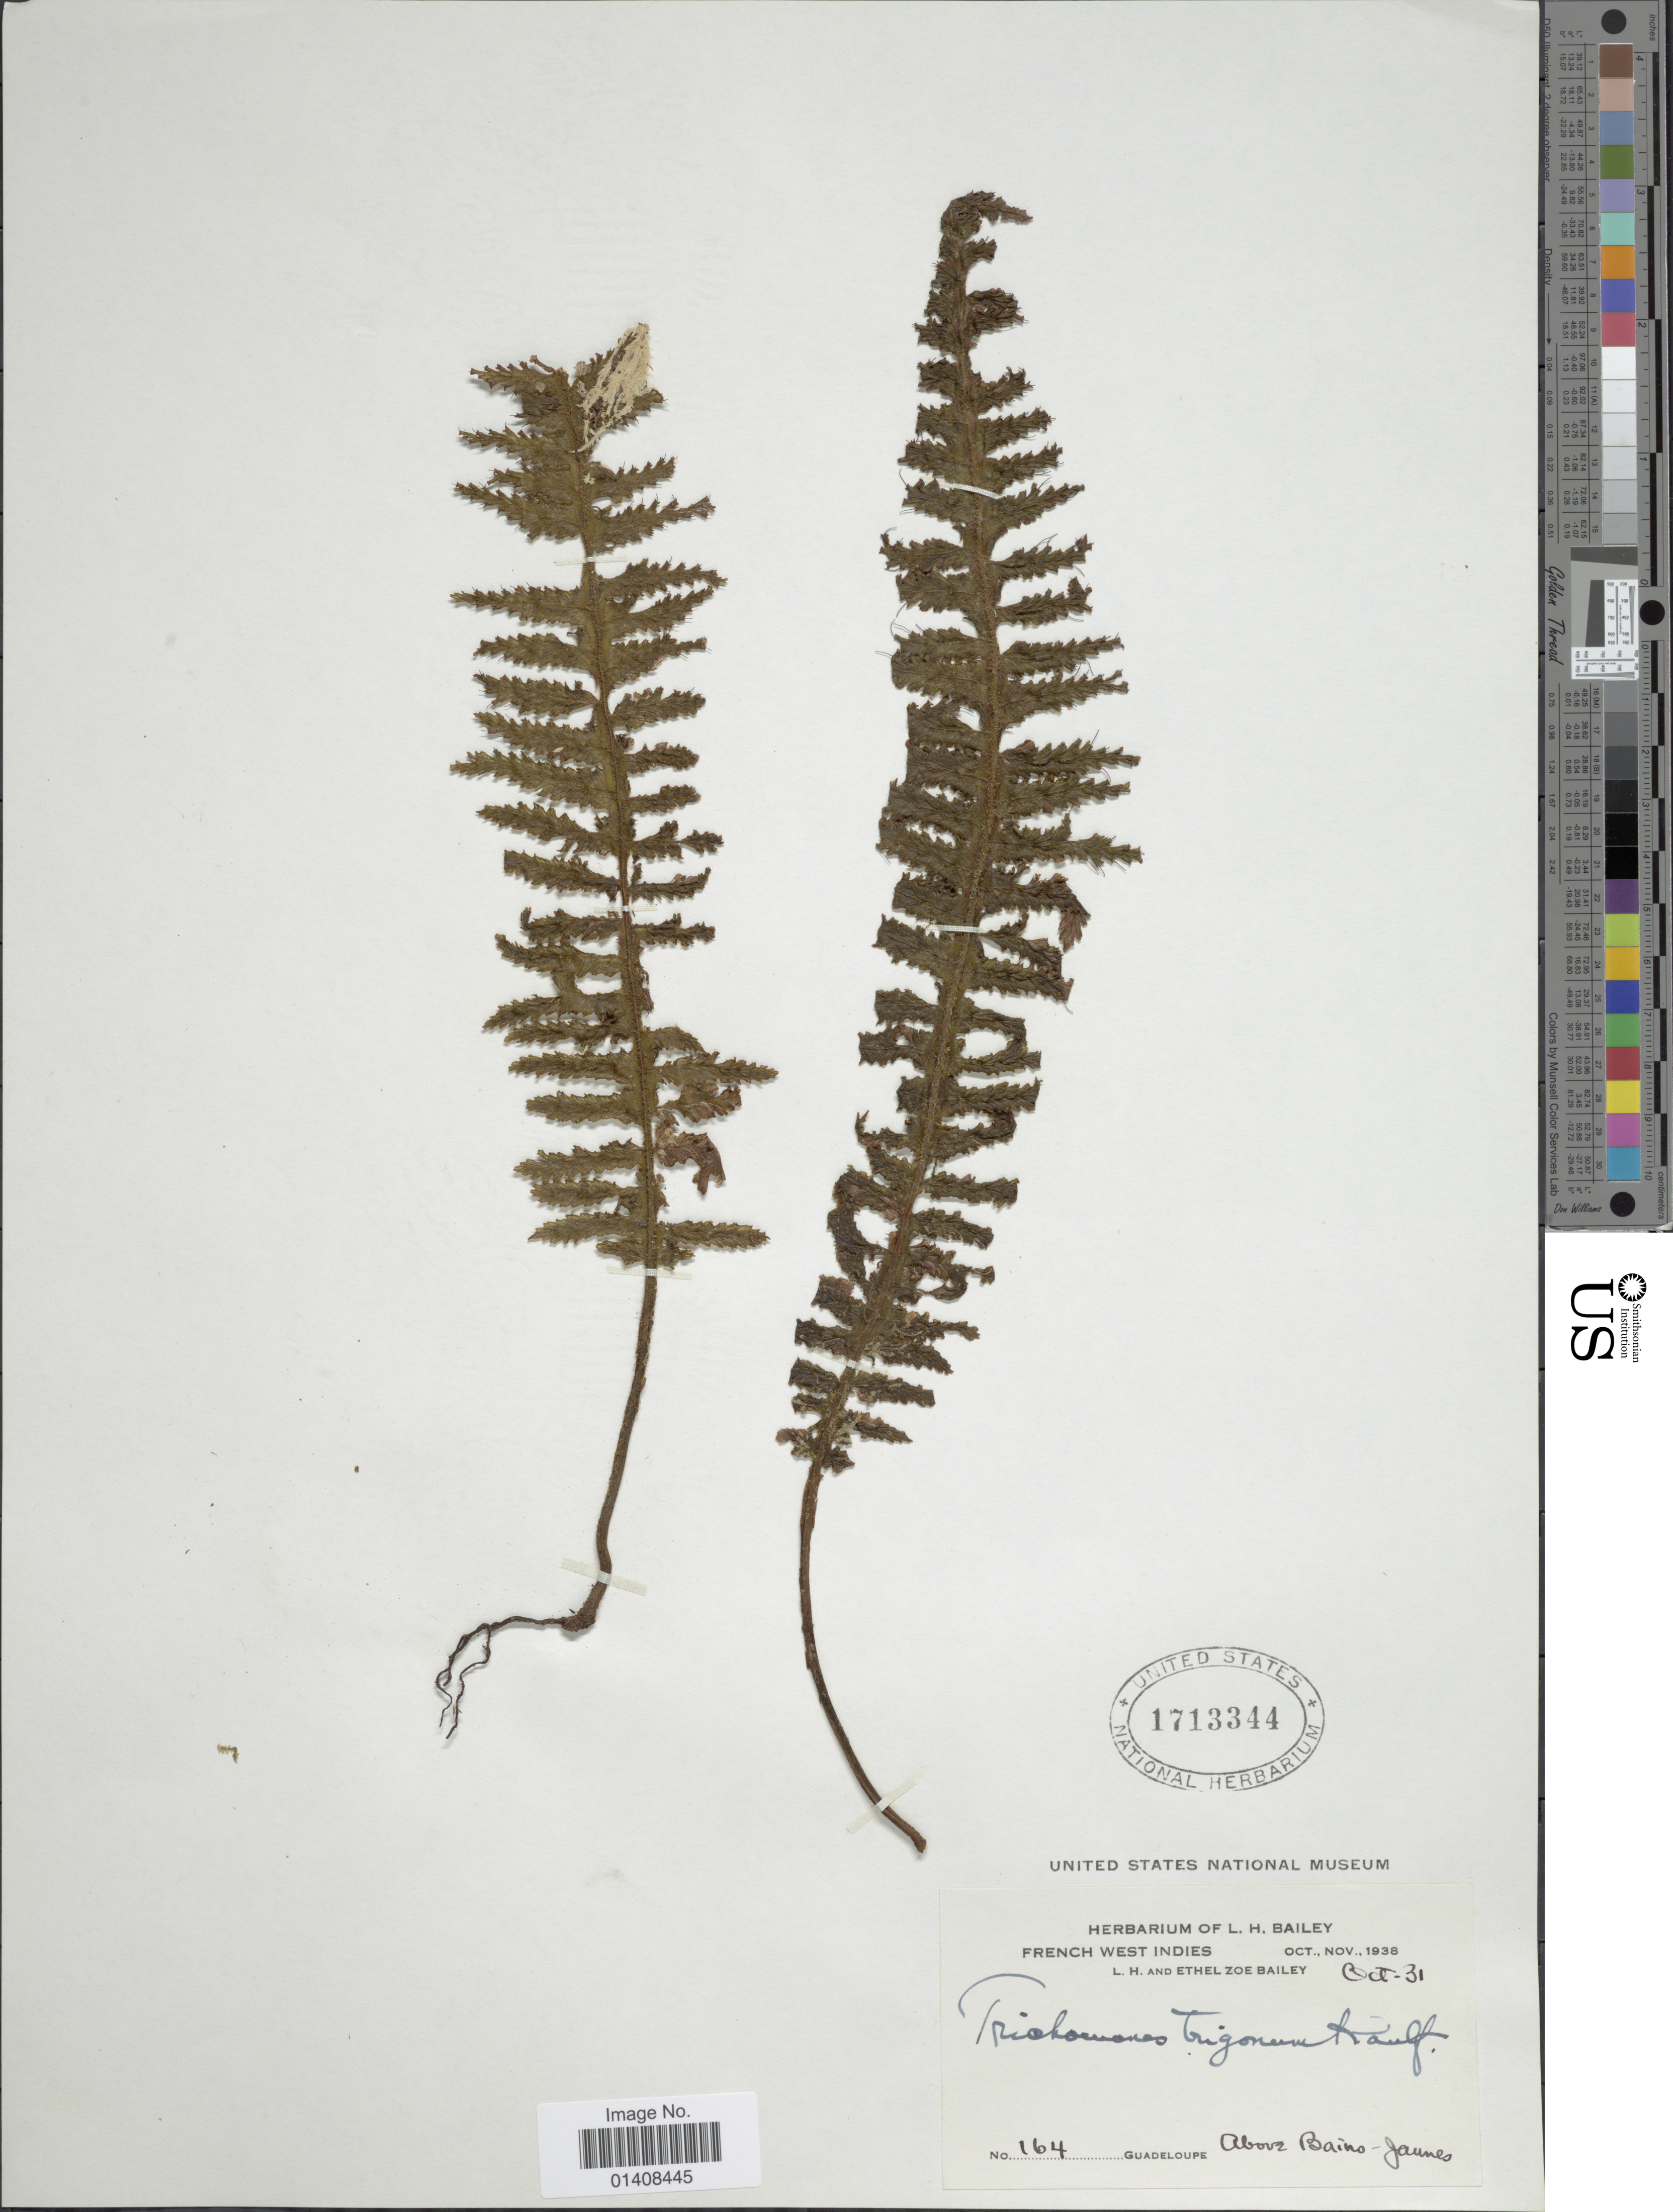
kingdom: Plantae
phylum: Tracheophyta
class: Polypodiopsida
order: Hymenophyllales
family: Hymenophyllaceae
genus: Trichomanes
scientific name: Trichomanes trigonum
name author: Desv.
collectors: L. H. Bailey & E. Z. Bailey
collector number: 164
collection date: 1938-10-31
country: Guadeloupe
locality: French West Indies above Bains-Jaunes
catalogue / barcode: US 1713344